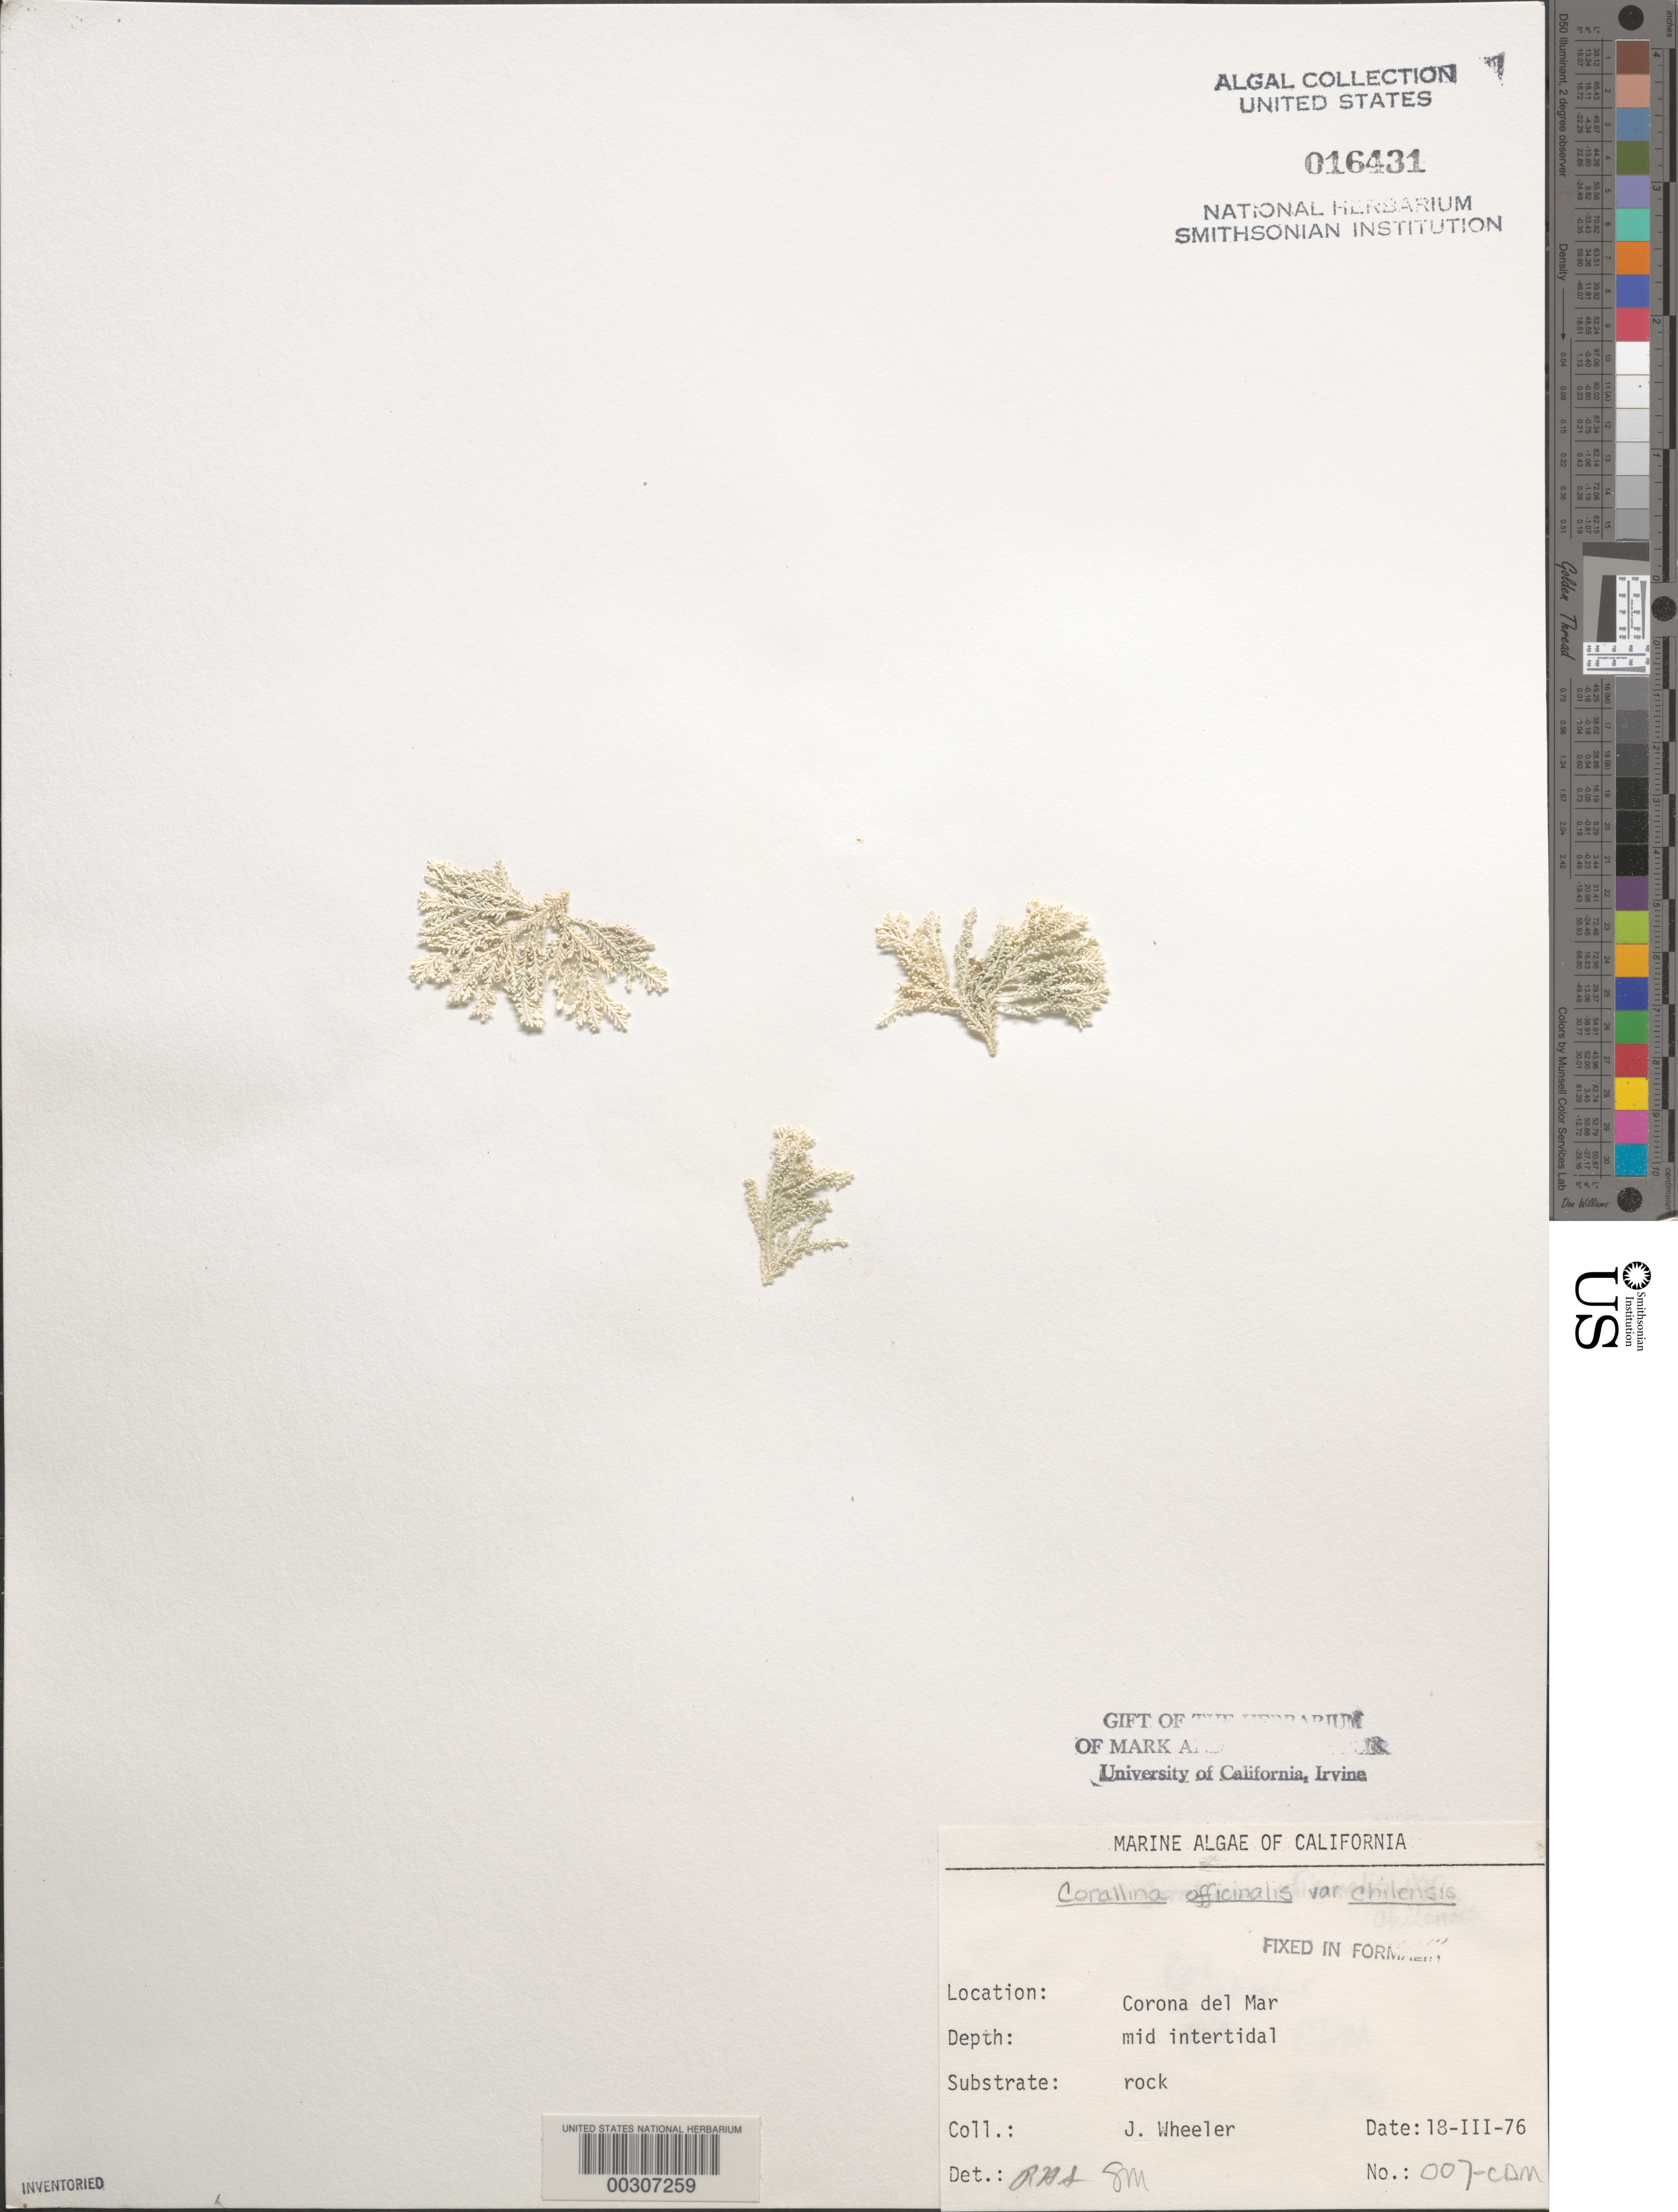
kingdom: Plantae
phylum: Rhodophyta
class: Florideophyceae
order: Corallinales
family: Corallinaceae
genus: Corallina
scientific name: Corallina officinalis var. chilensis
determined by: Sims, Robert H.; Murray, S. N.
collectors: J. L. Wheeler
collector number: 007-CDM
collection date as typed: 18 Mar 1976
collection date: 1976-03-18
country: United States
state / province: California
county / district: Orange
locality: Corona del Mar, mouth of Morning Canyon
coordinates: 33 35'14"N, 117 51'54"W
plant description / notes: BLM-SOCALBIGHT Rocky Intertidal Survey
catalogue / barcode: US 16431